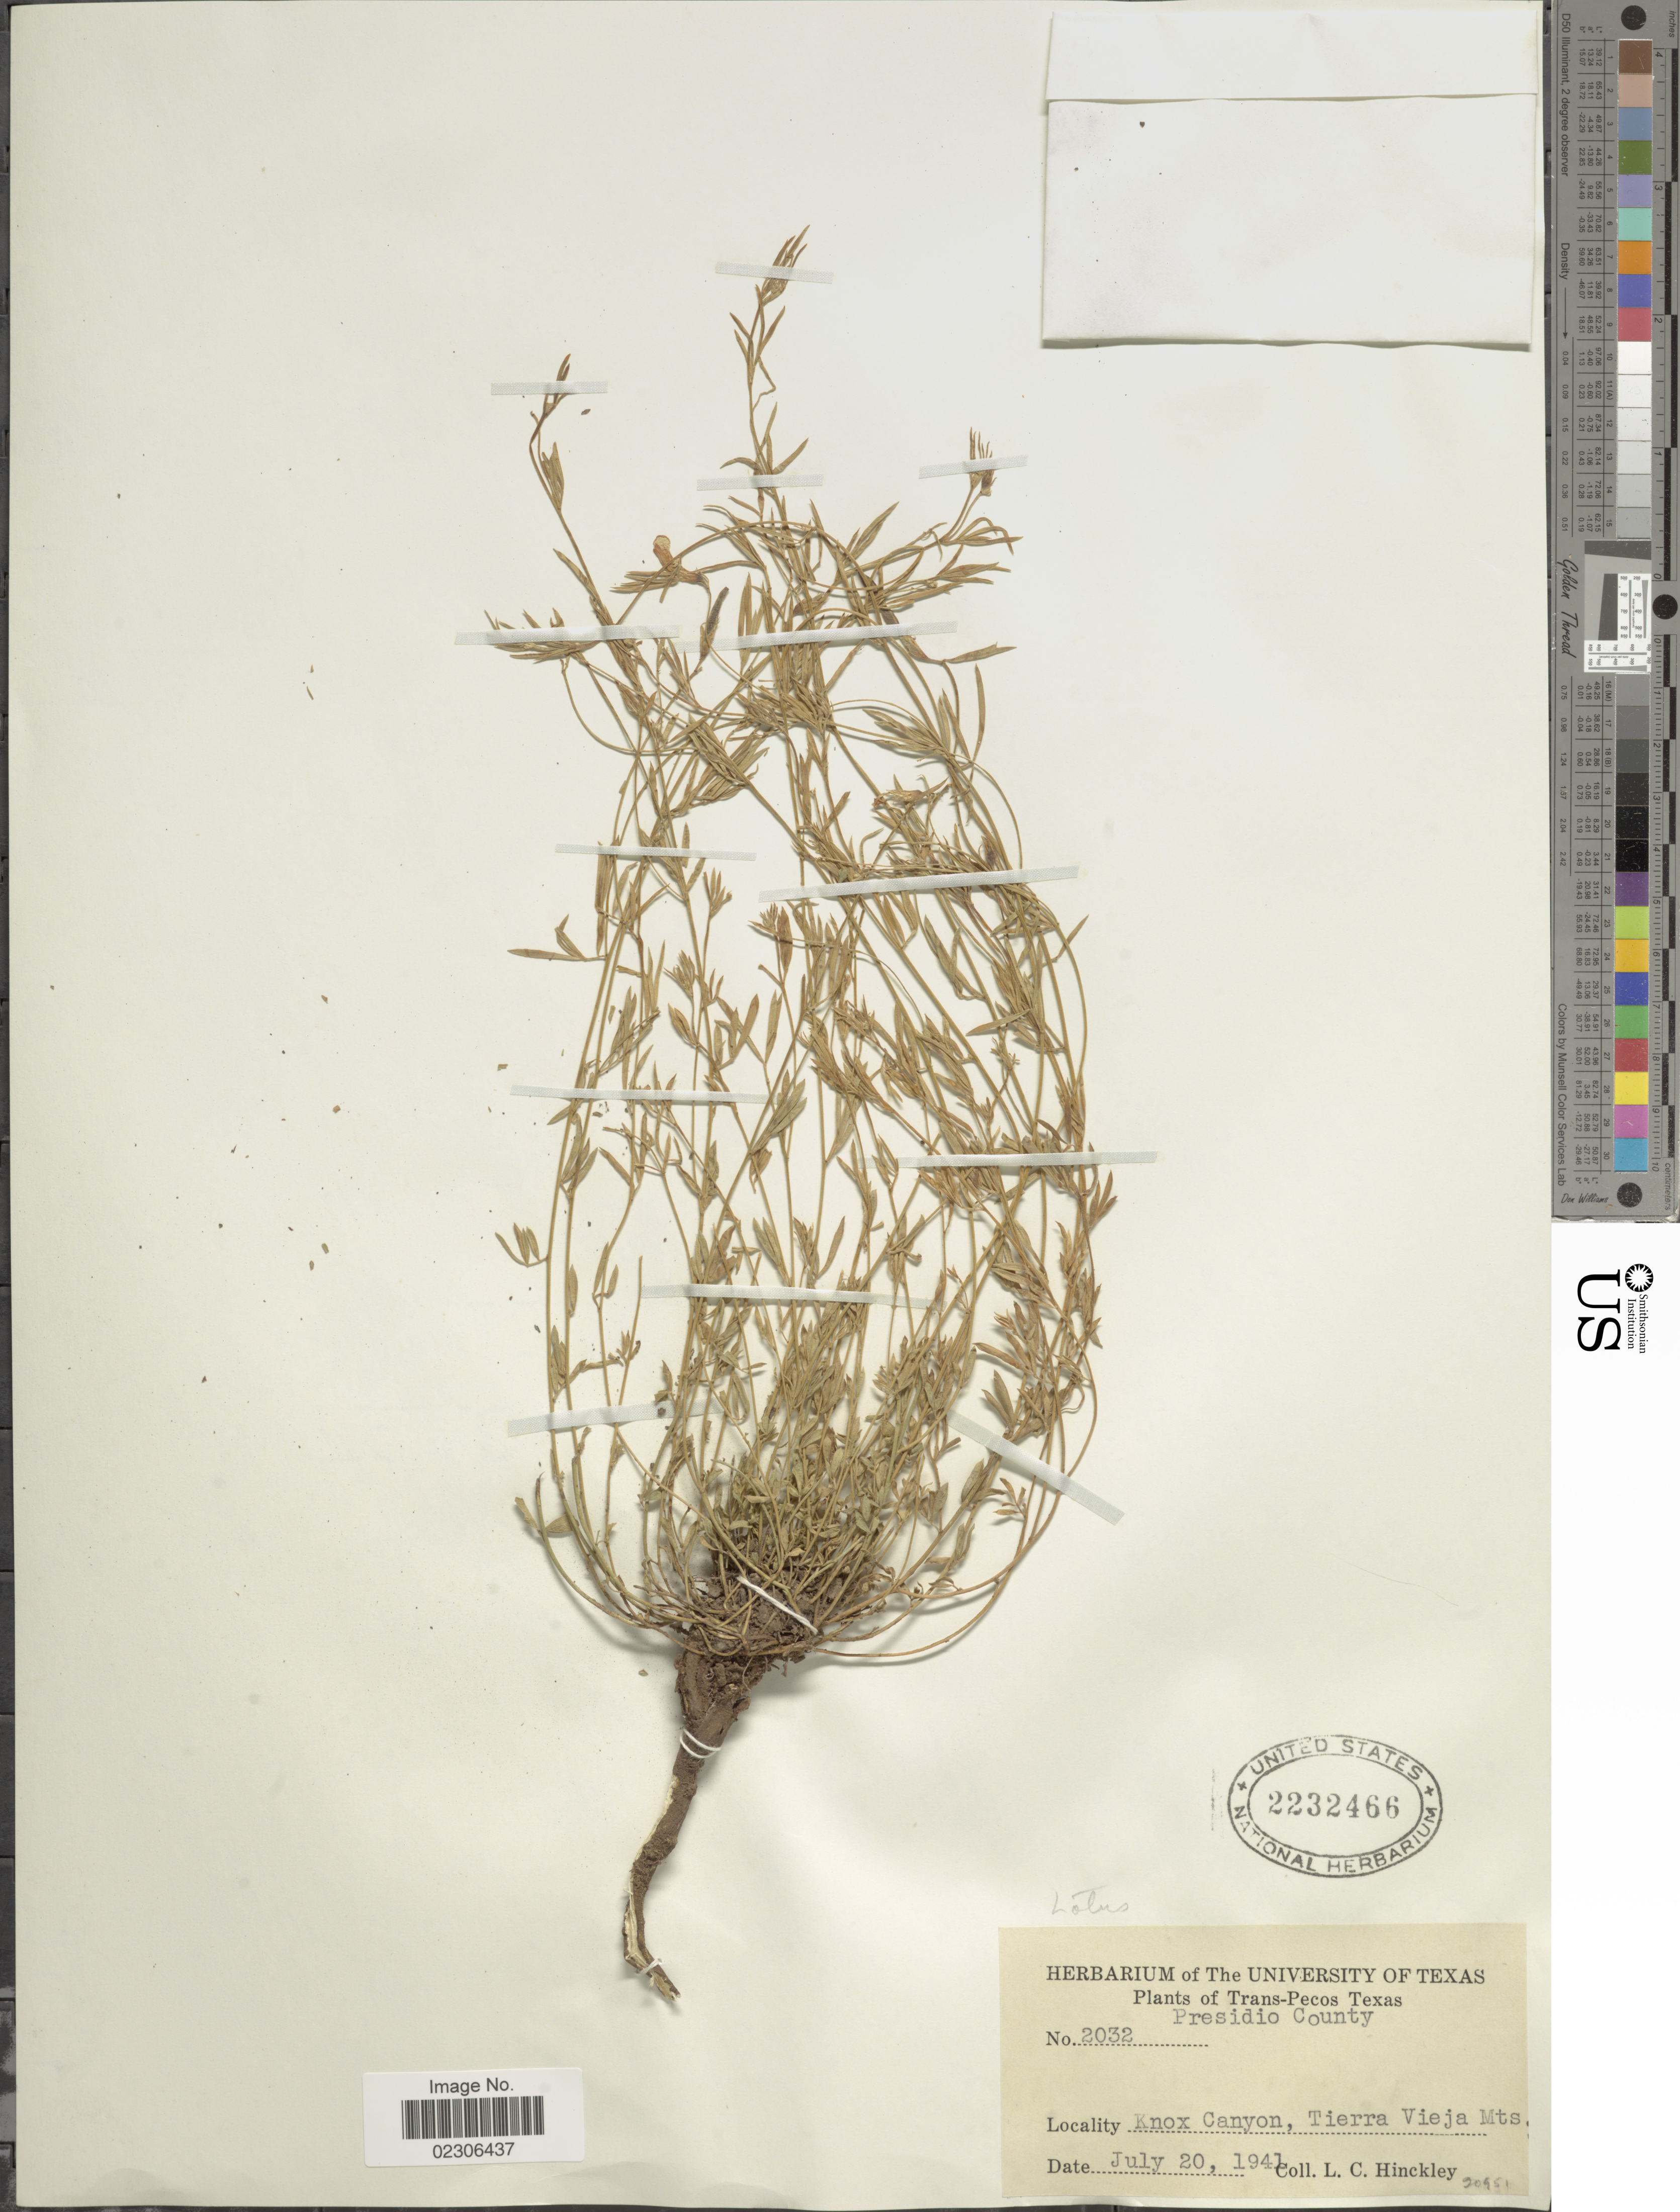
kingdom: Plantae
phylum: Tracheophyta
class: Magnoliopsida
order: Fabales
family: Fabaceae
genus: Lotus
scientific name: Lotus sp.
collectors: L. Hinckley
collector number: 2032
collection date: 1941-07-20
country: United States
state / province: Texas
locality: Trans-Pecos Texas, Presidio County, Knox Canyon, Tierra Vieja Mts.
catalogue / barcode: US 2232466